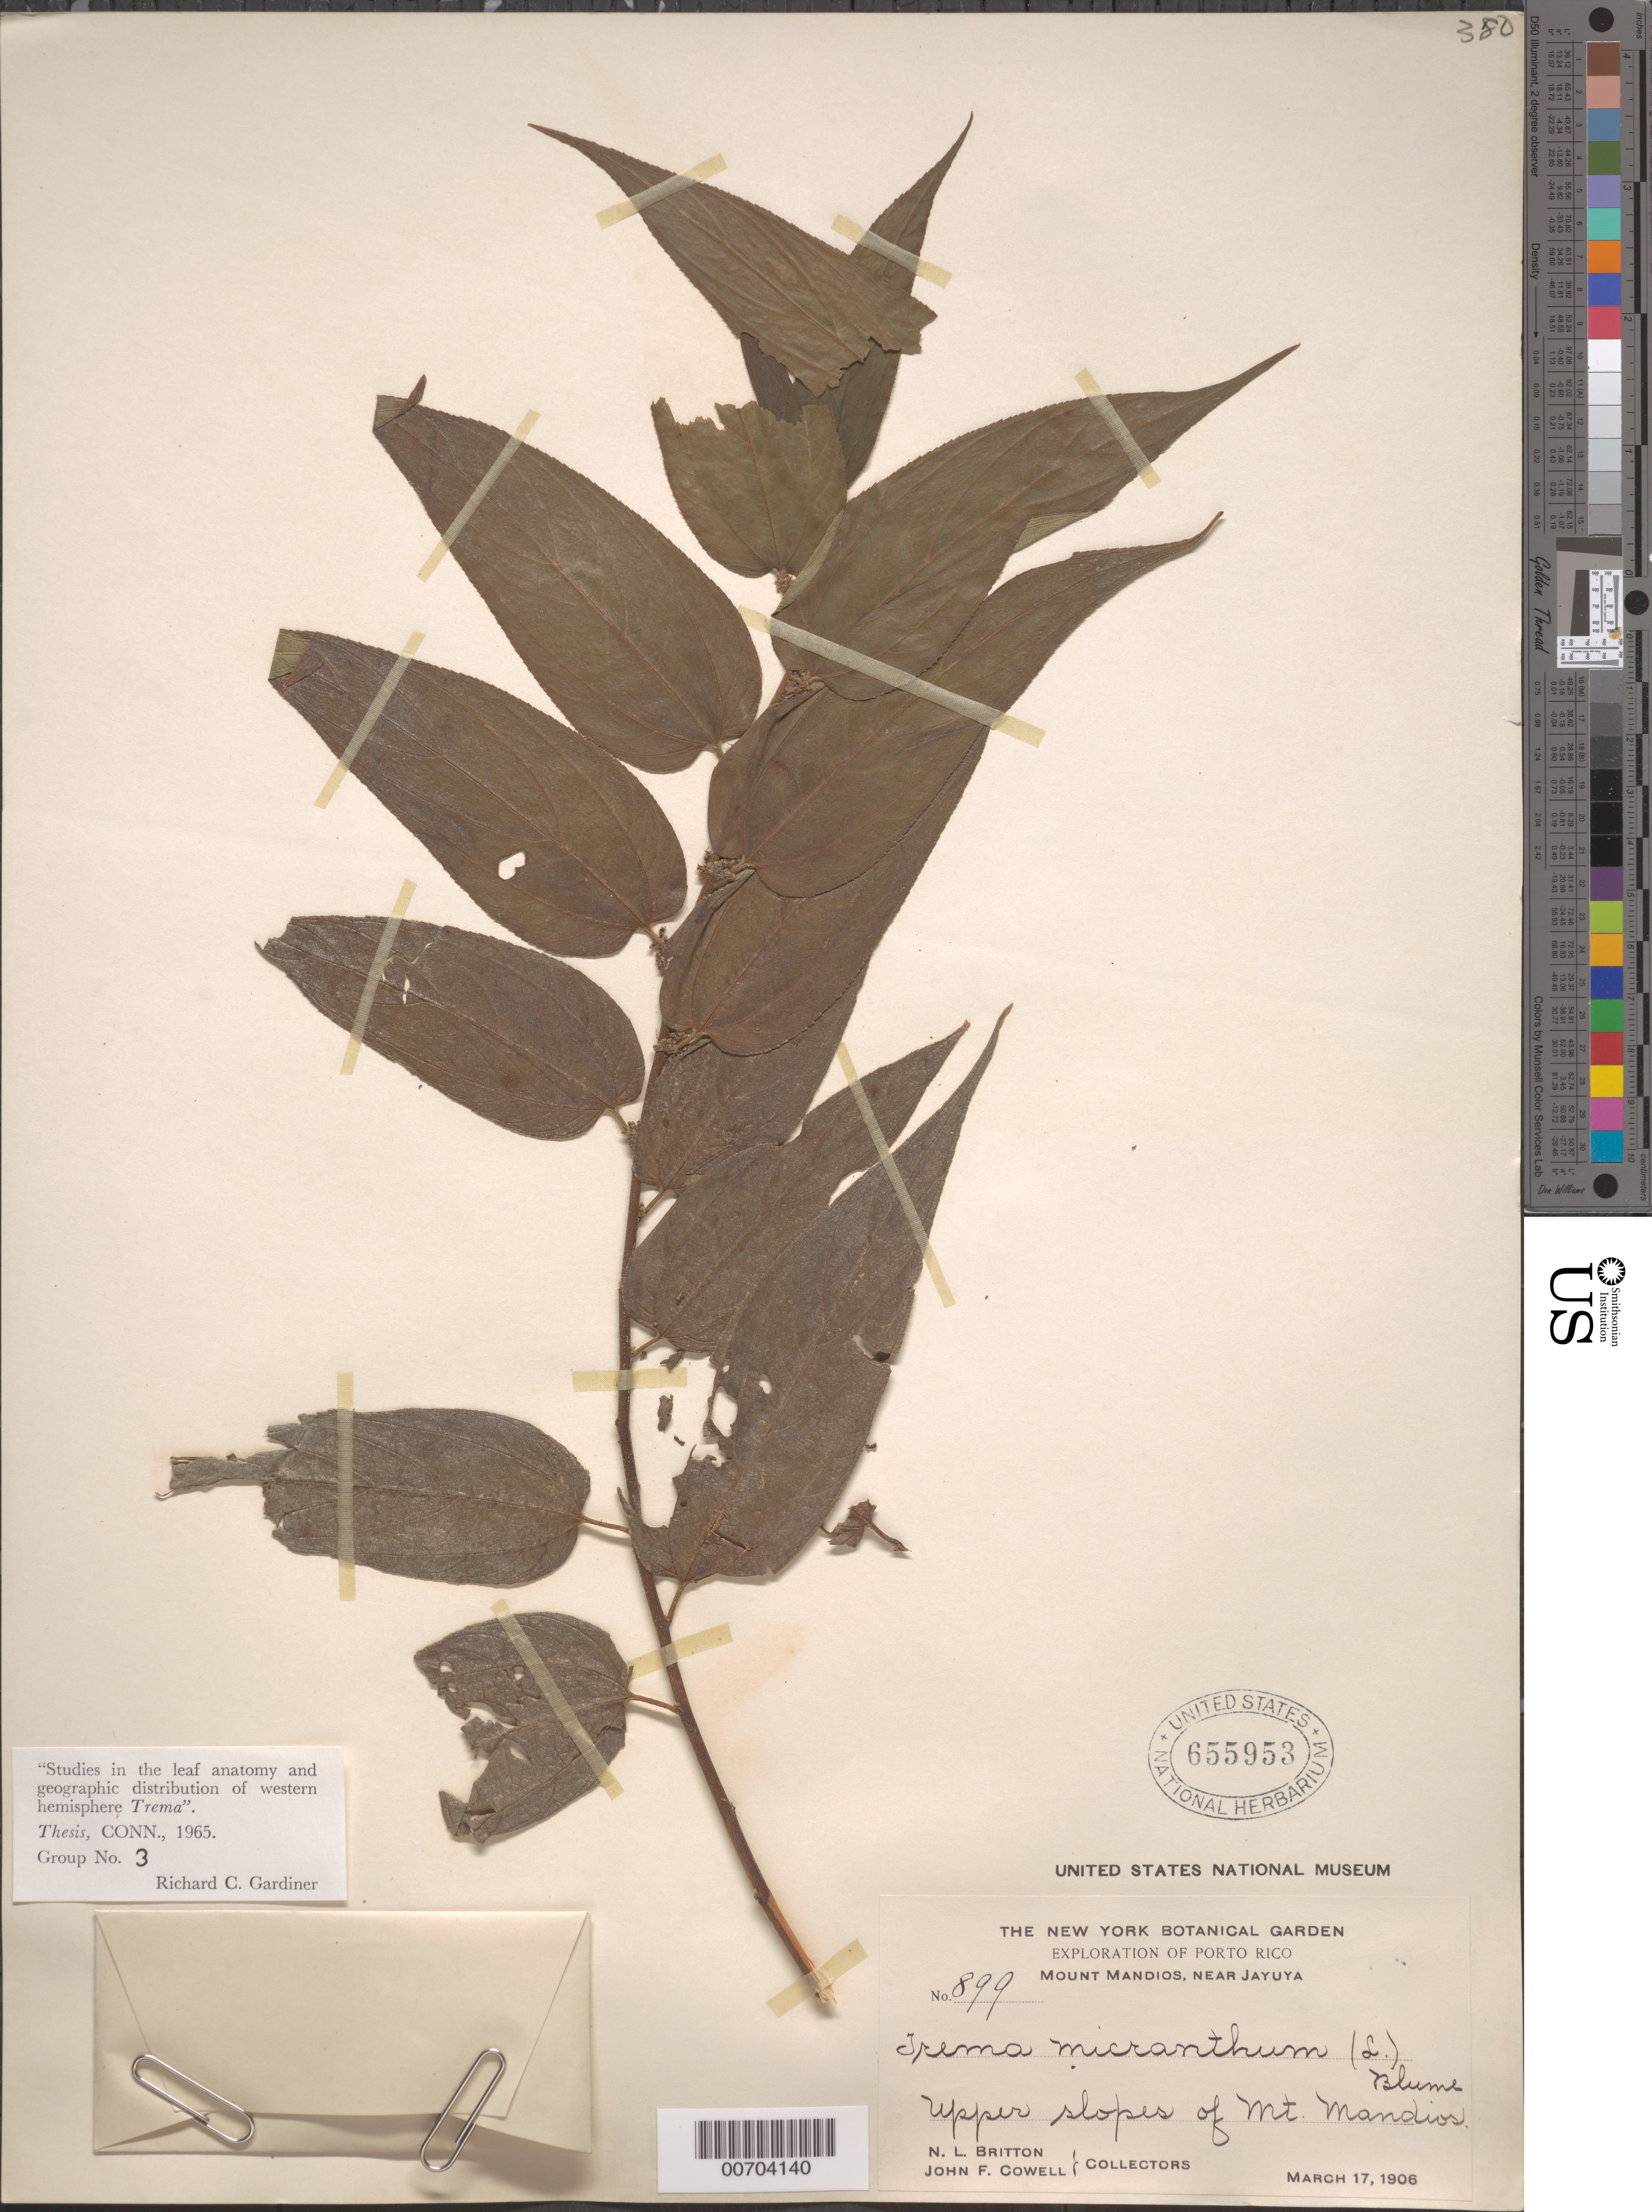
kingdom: Plantae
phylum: Tracheophyta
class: Magnoliopsida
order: Rosales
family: Cannabaceae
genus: Trema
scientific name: Trema micranthum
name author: (L.) Blume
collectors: N. Britton & J. F. Cowell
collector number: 899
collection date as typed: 17 Mar 1906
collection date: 1906-03-17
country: Puerto Rico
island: Greater Antilles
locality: Mount Mandios, Jayuya, near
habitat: Upper slopes of Mt. Mandios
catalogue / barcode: US 655953